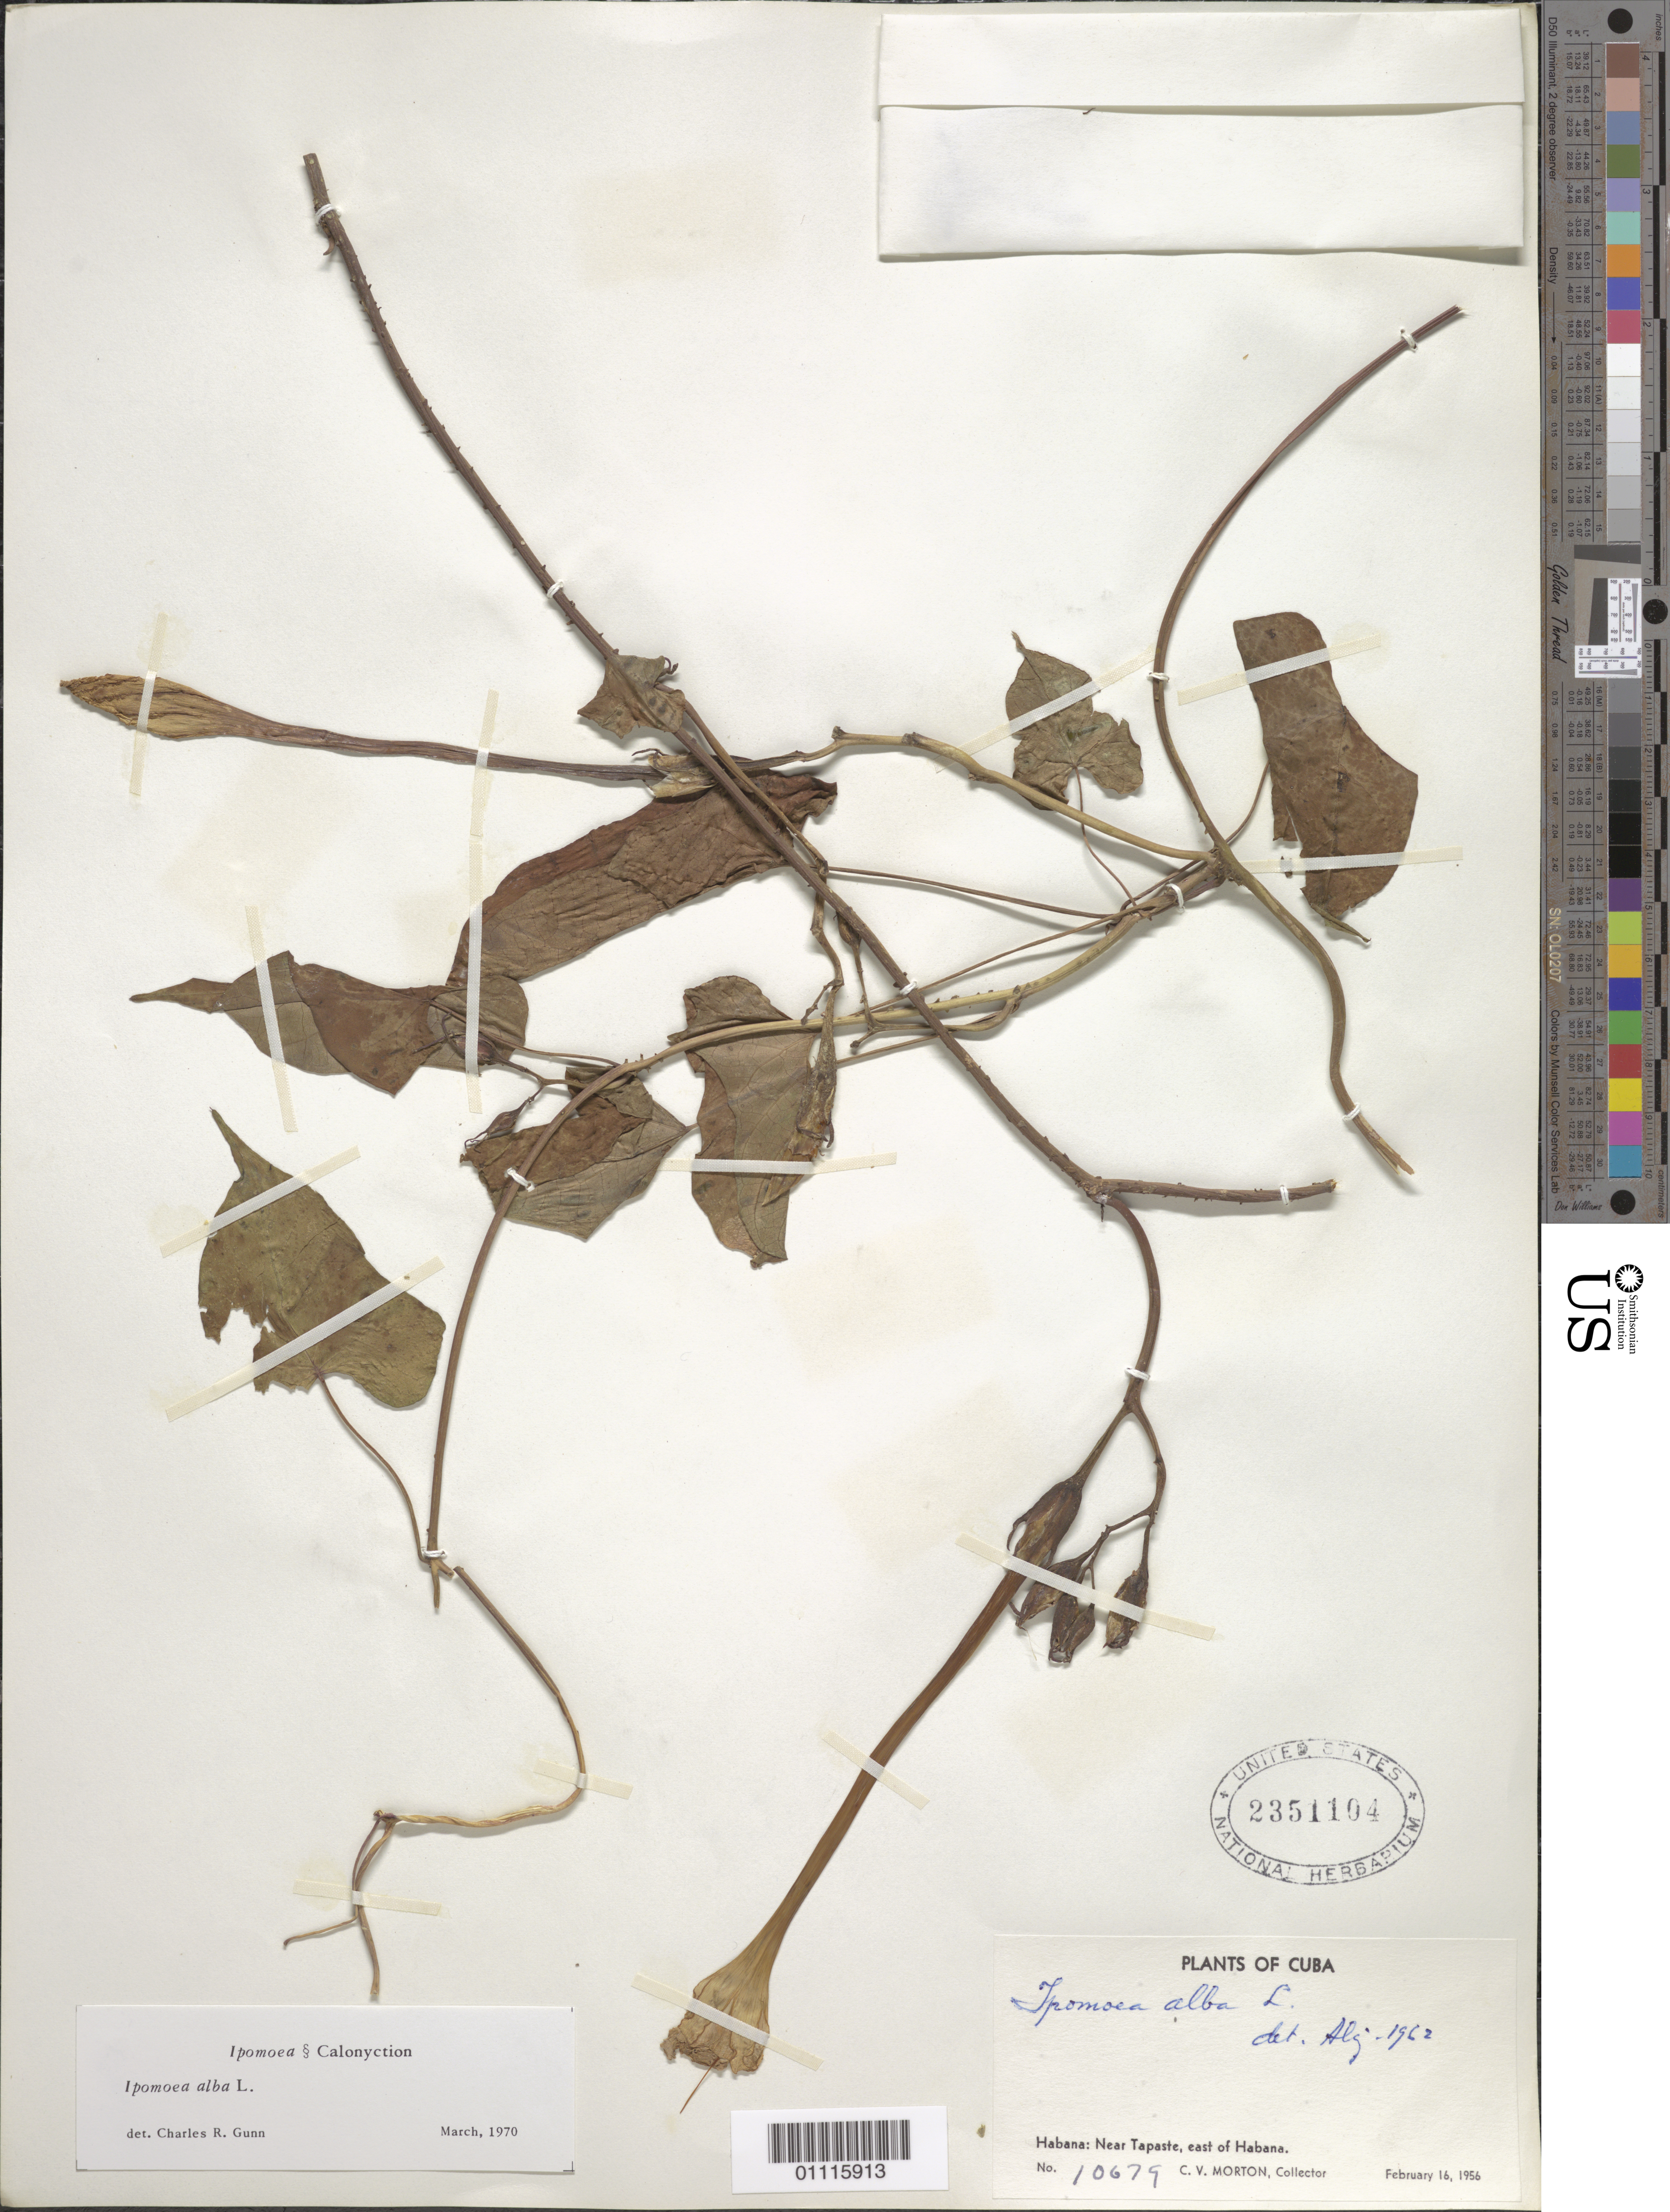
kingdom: Plantae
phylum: Tracheophyta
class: Magnoliopsida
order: Solanales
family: Convolvulaceae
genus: Ipomoea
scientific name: Ipomoea alba L.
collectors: C. V. Morton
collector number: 10679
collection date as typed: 16 Feb 1956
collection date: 1956-02-16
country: Cuba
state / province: La Habana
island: Cuba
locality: Near Tapaste, E of Habana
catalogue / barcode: US 2351104